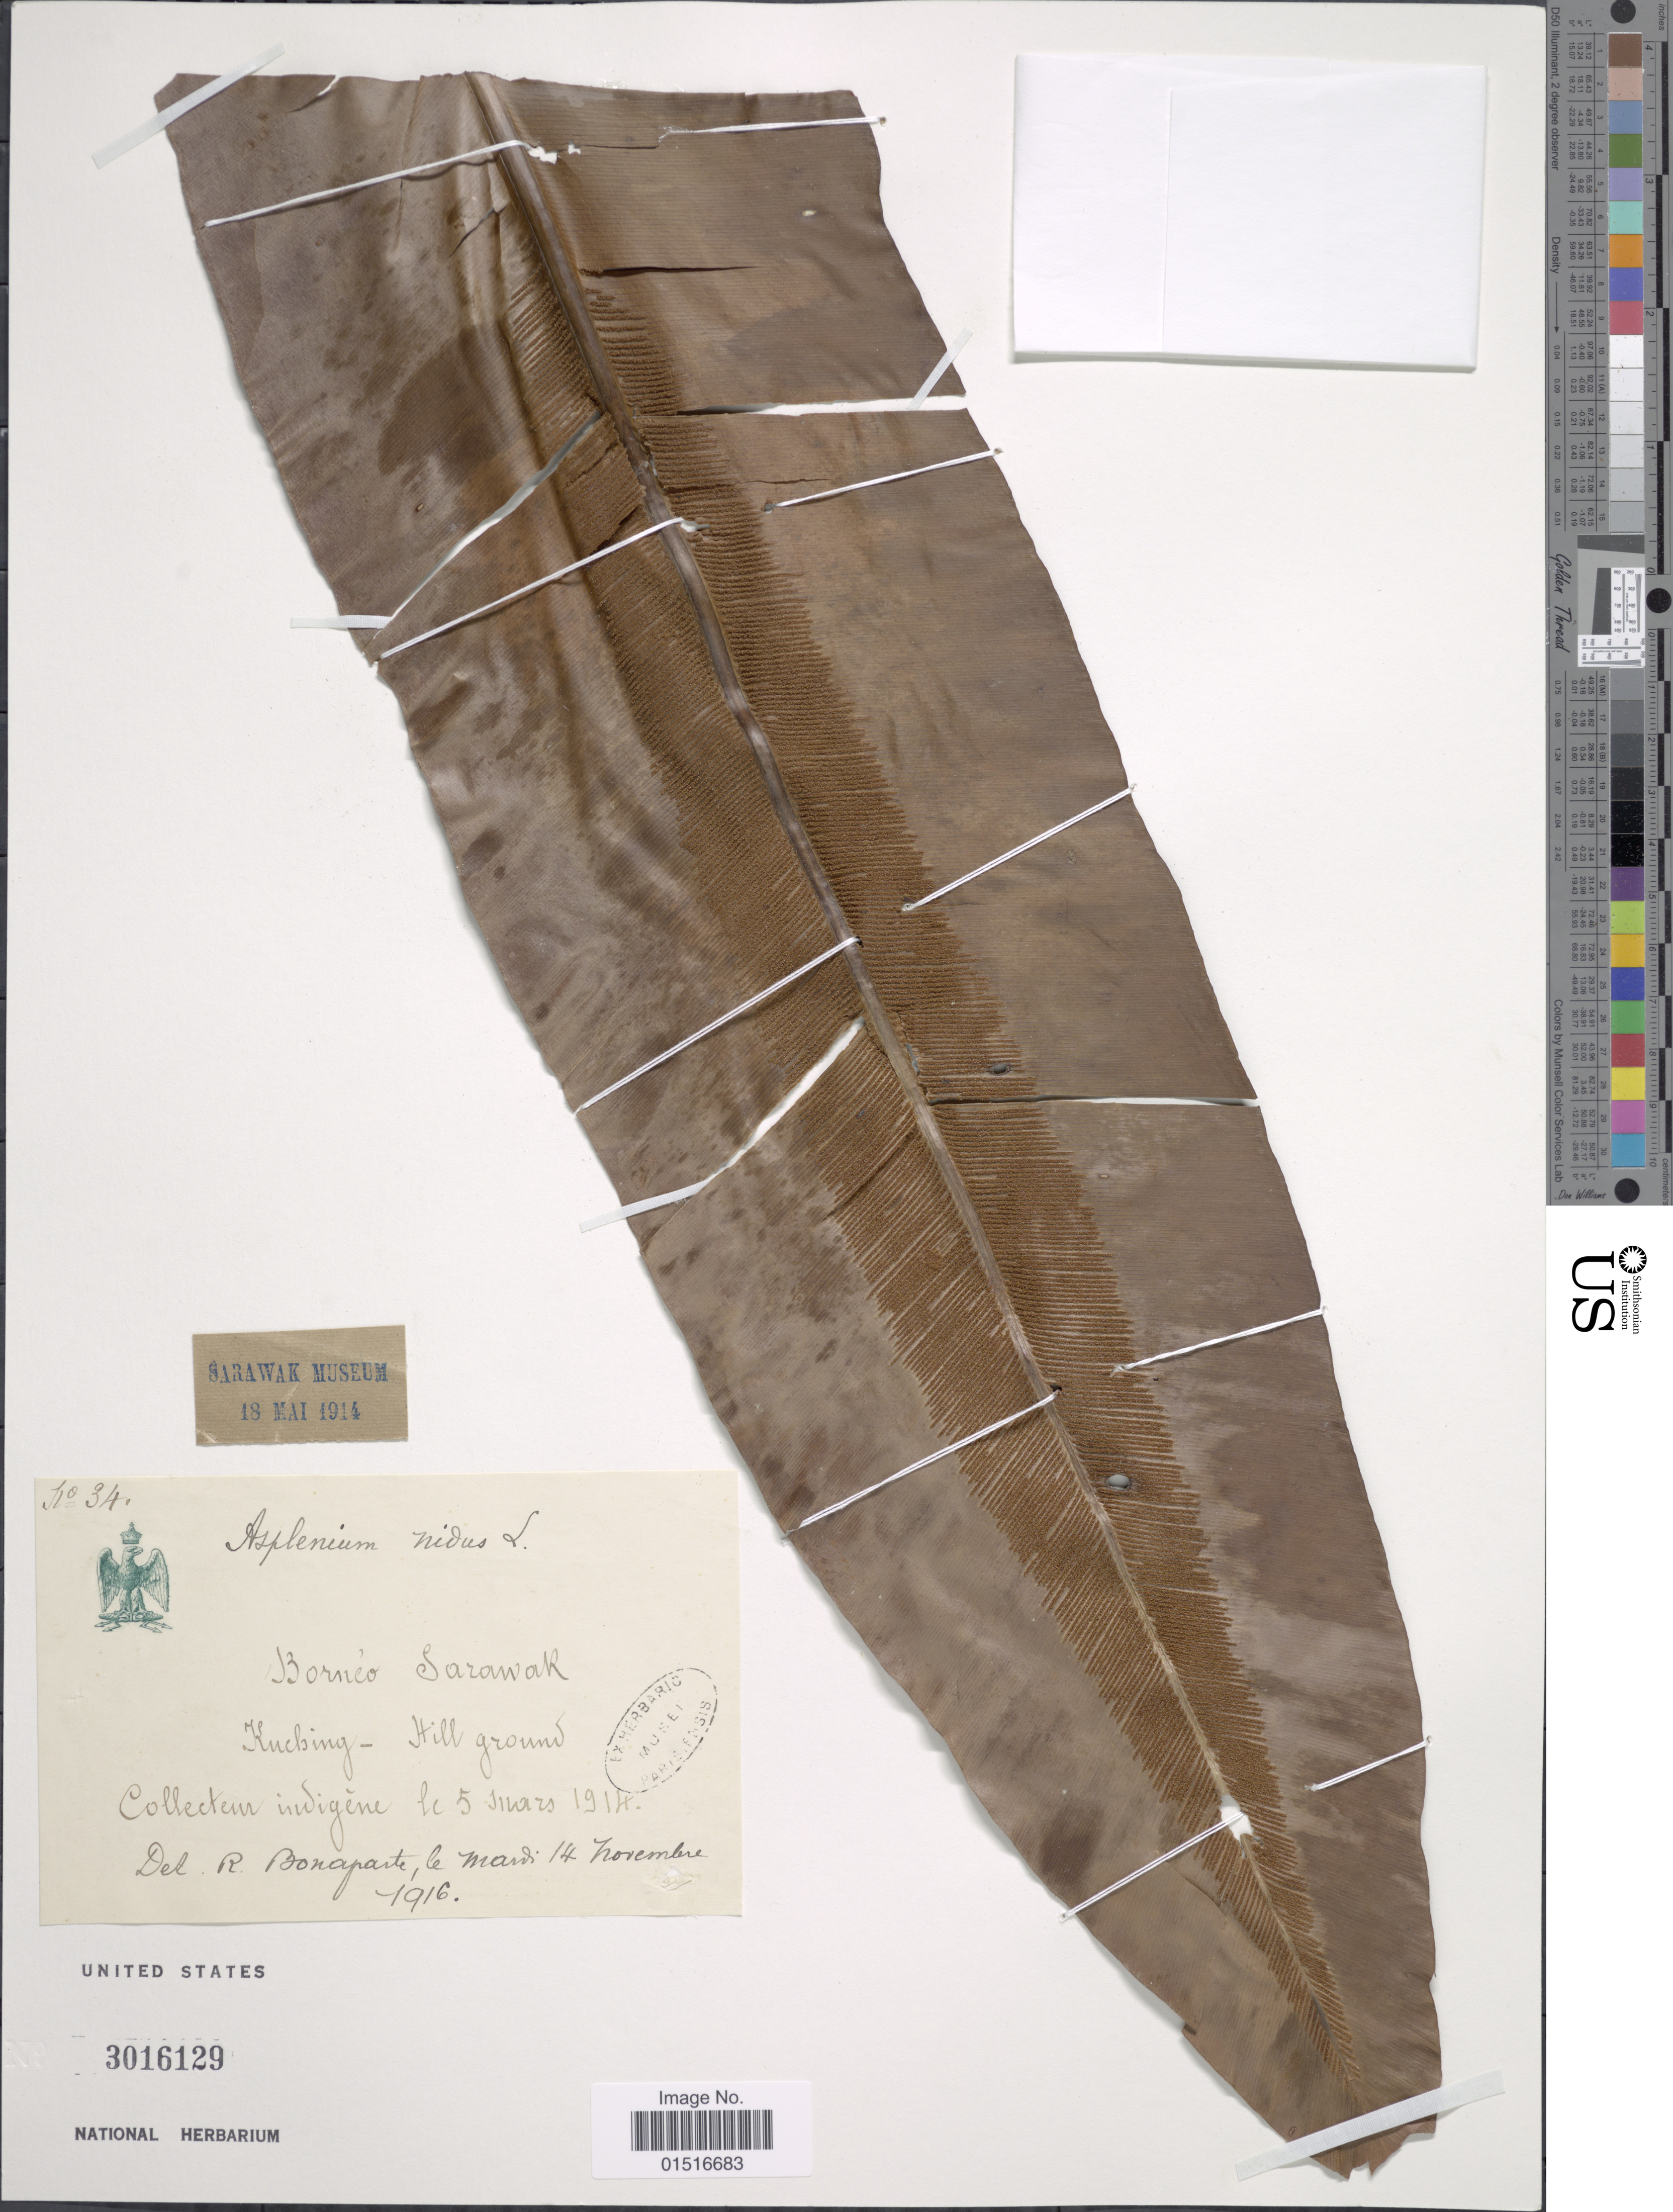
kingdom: Plantae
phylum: Tracheophyta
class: Polypodiopsida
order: Polypodiales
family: Aspleniaceae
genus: Asplenium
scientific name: Asplenium nidus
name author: L.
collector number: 34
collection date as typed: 5 mars 1914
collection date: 1914-03-05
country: Malaysia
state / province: Borneo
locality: Sarawak, Kuching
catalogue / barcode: US 3016129